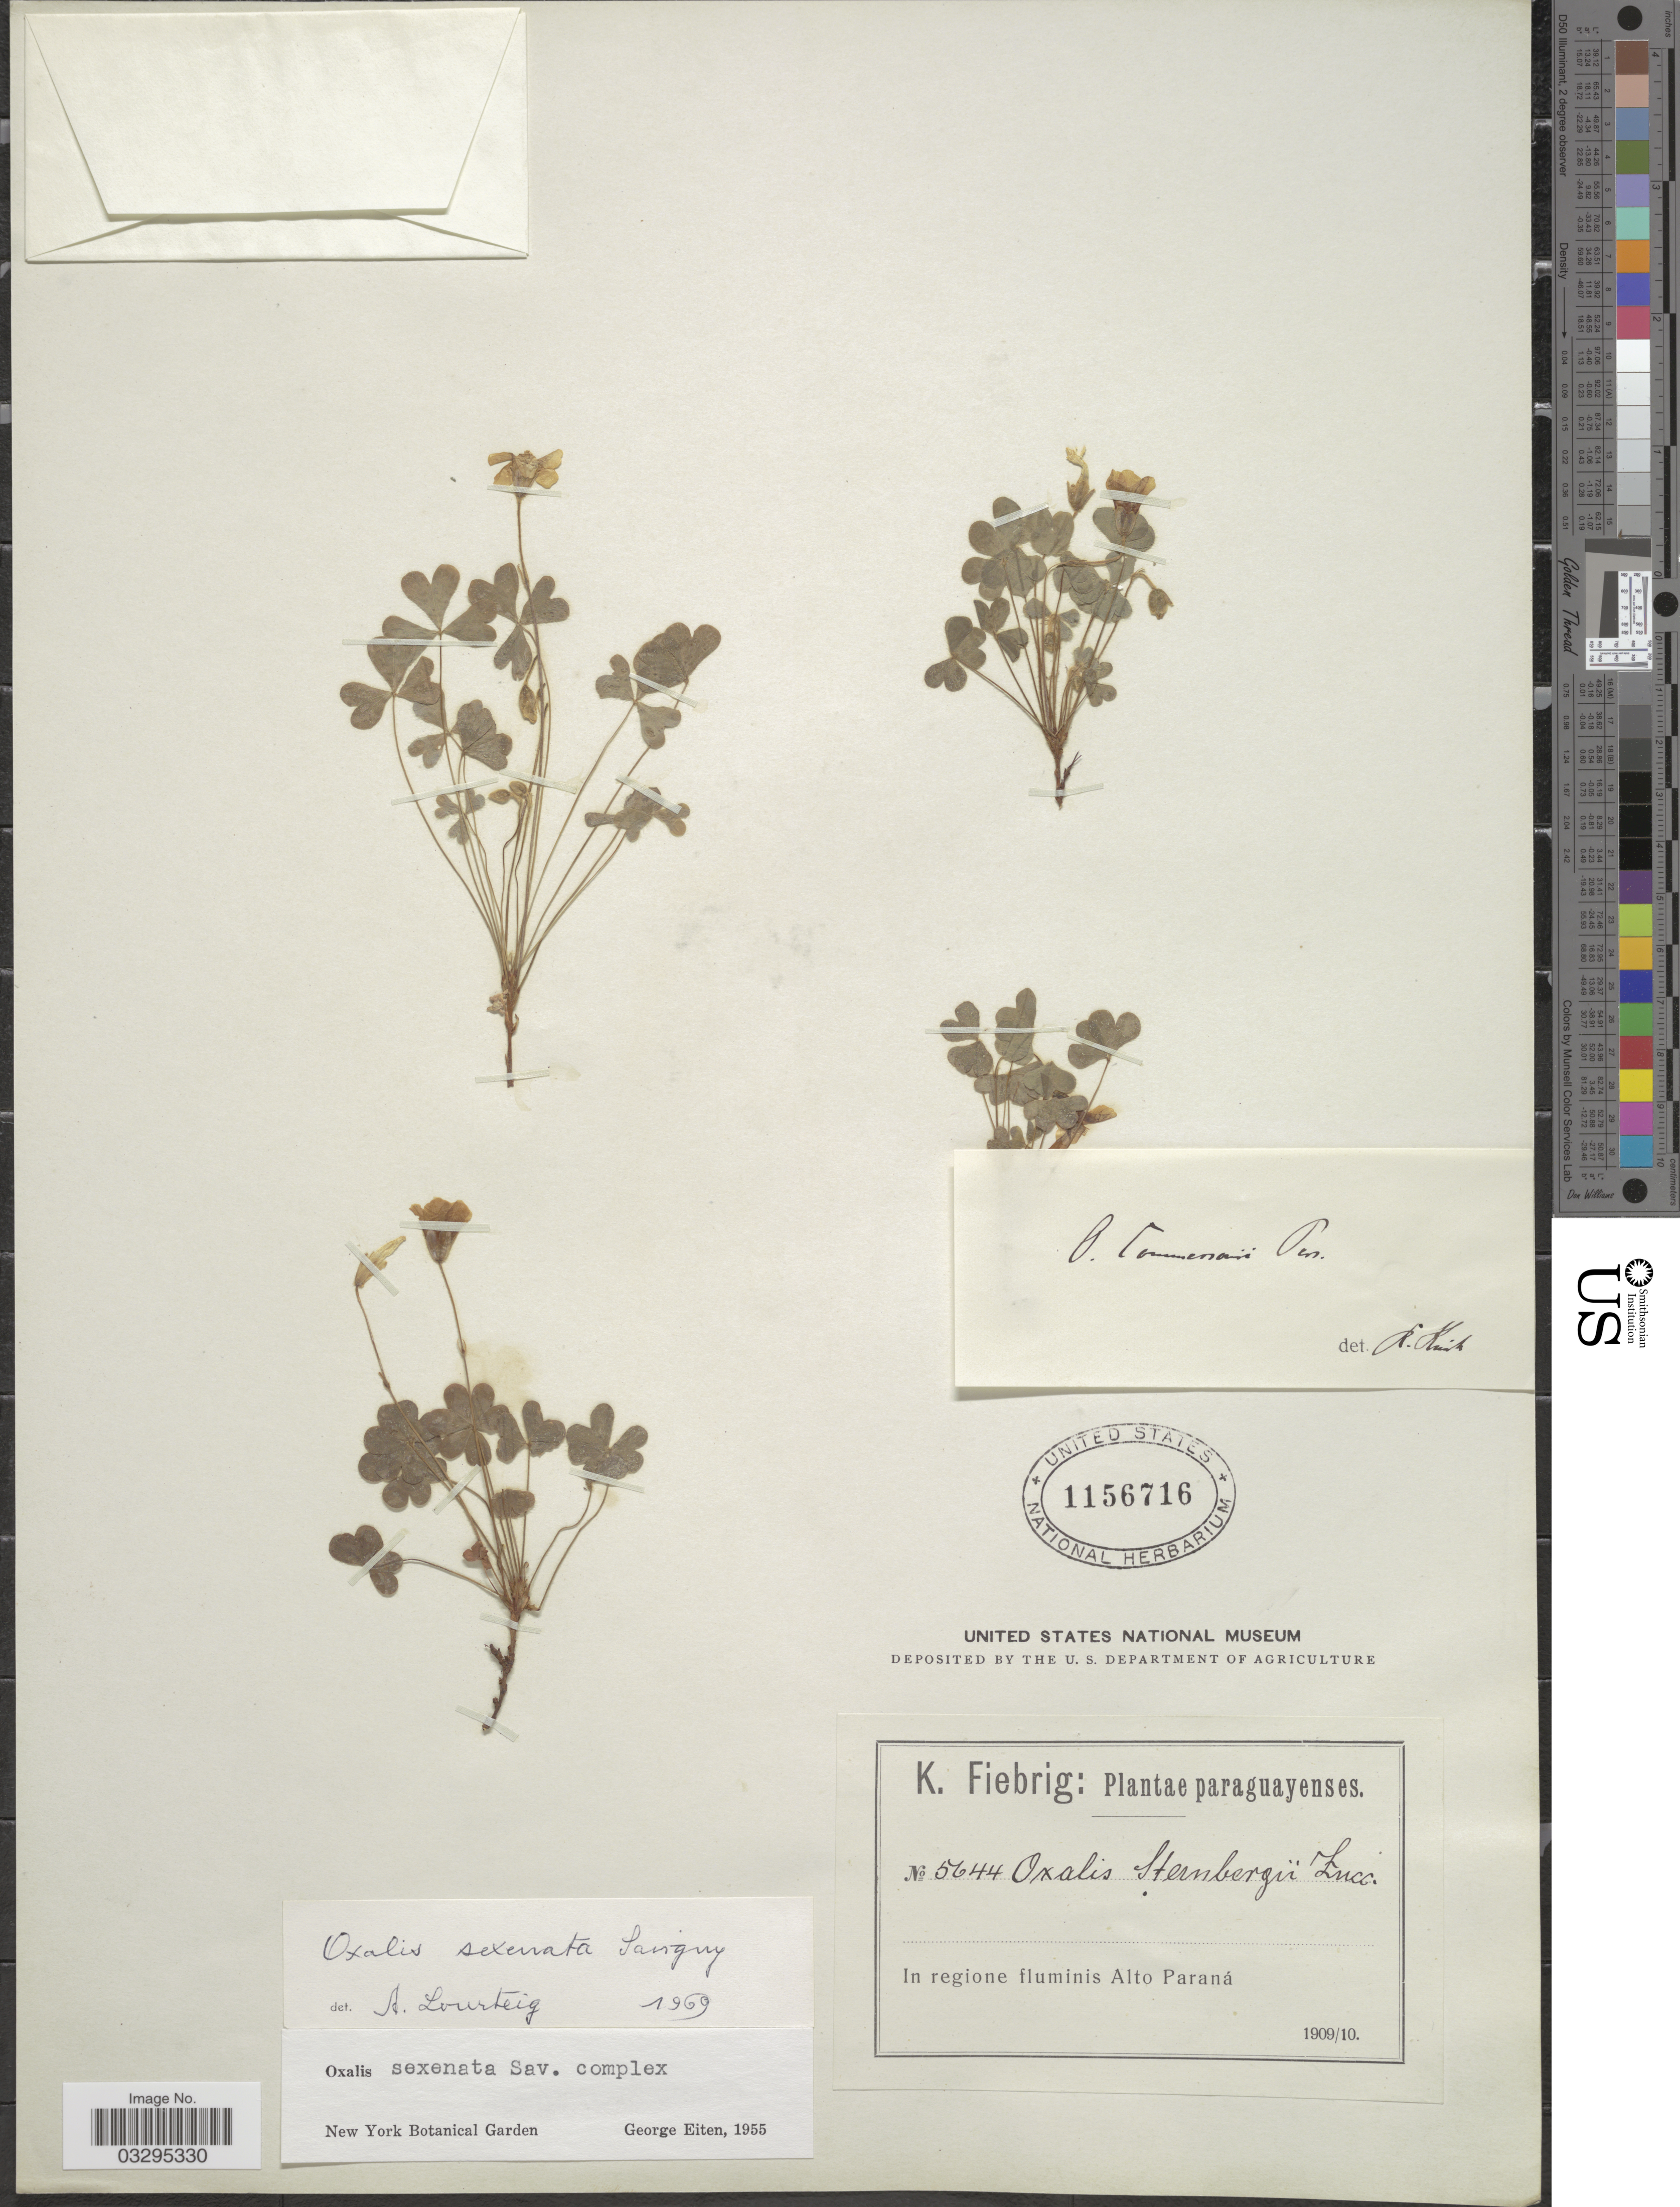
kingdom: Plantae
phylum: Tracheophyta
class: Magnoliopsida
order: Oxalidales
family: Oxalidaceae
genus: Oxalis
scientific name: Oxalis conorrhiza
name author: Jacq.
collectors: K. Fiebrig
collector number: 5644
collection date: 1909/1910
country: Paraguay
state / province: Alto Parana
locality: In regione fluminis Alto Paraná.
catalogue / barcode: US 1156716